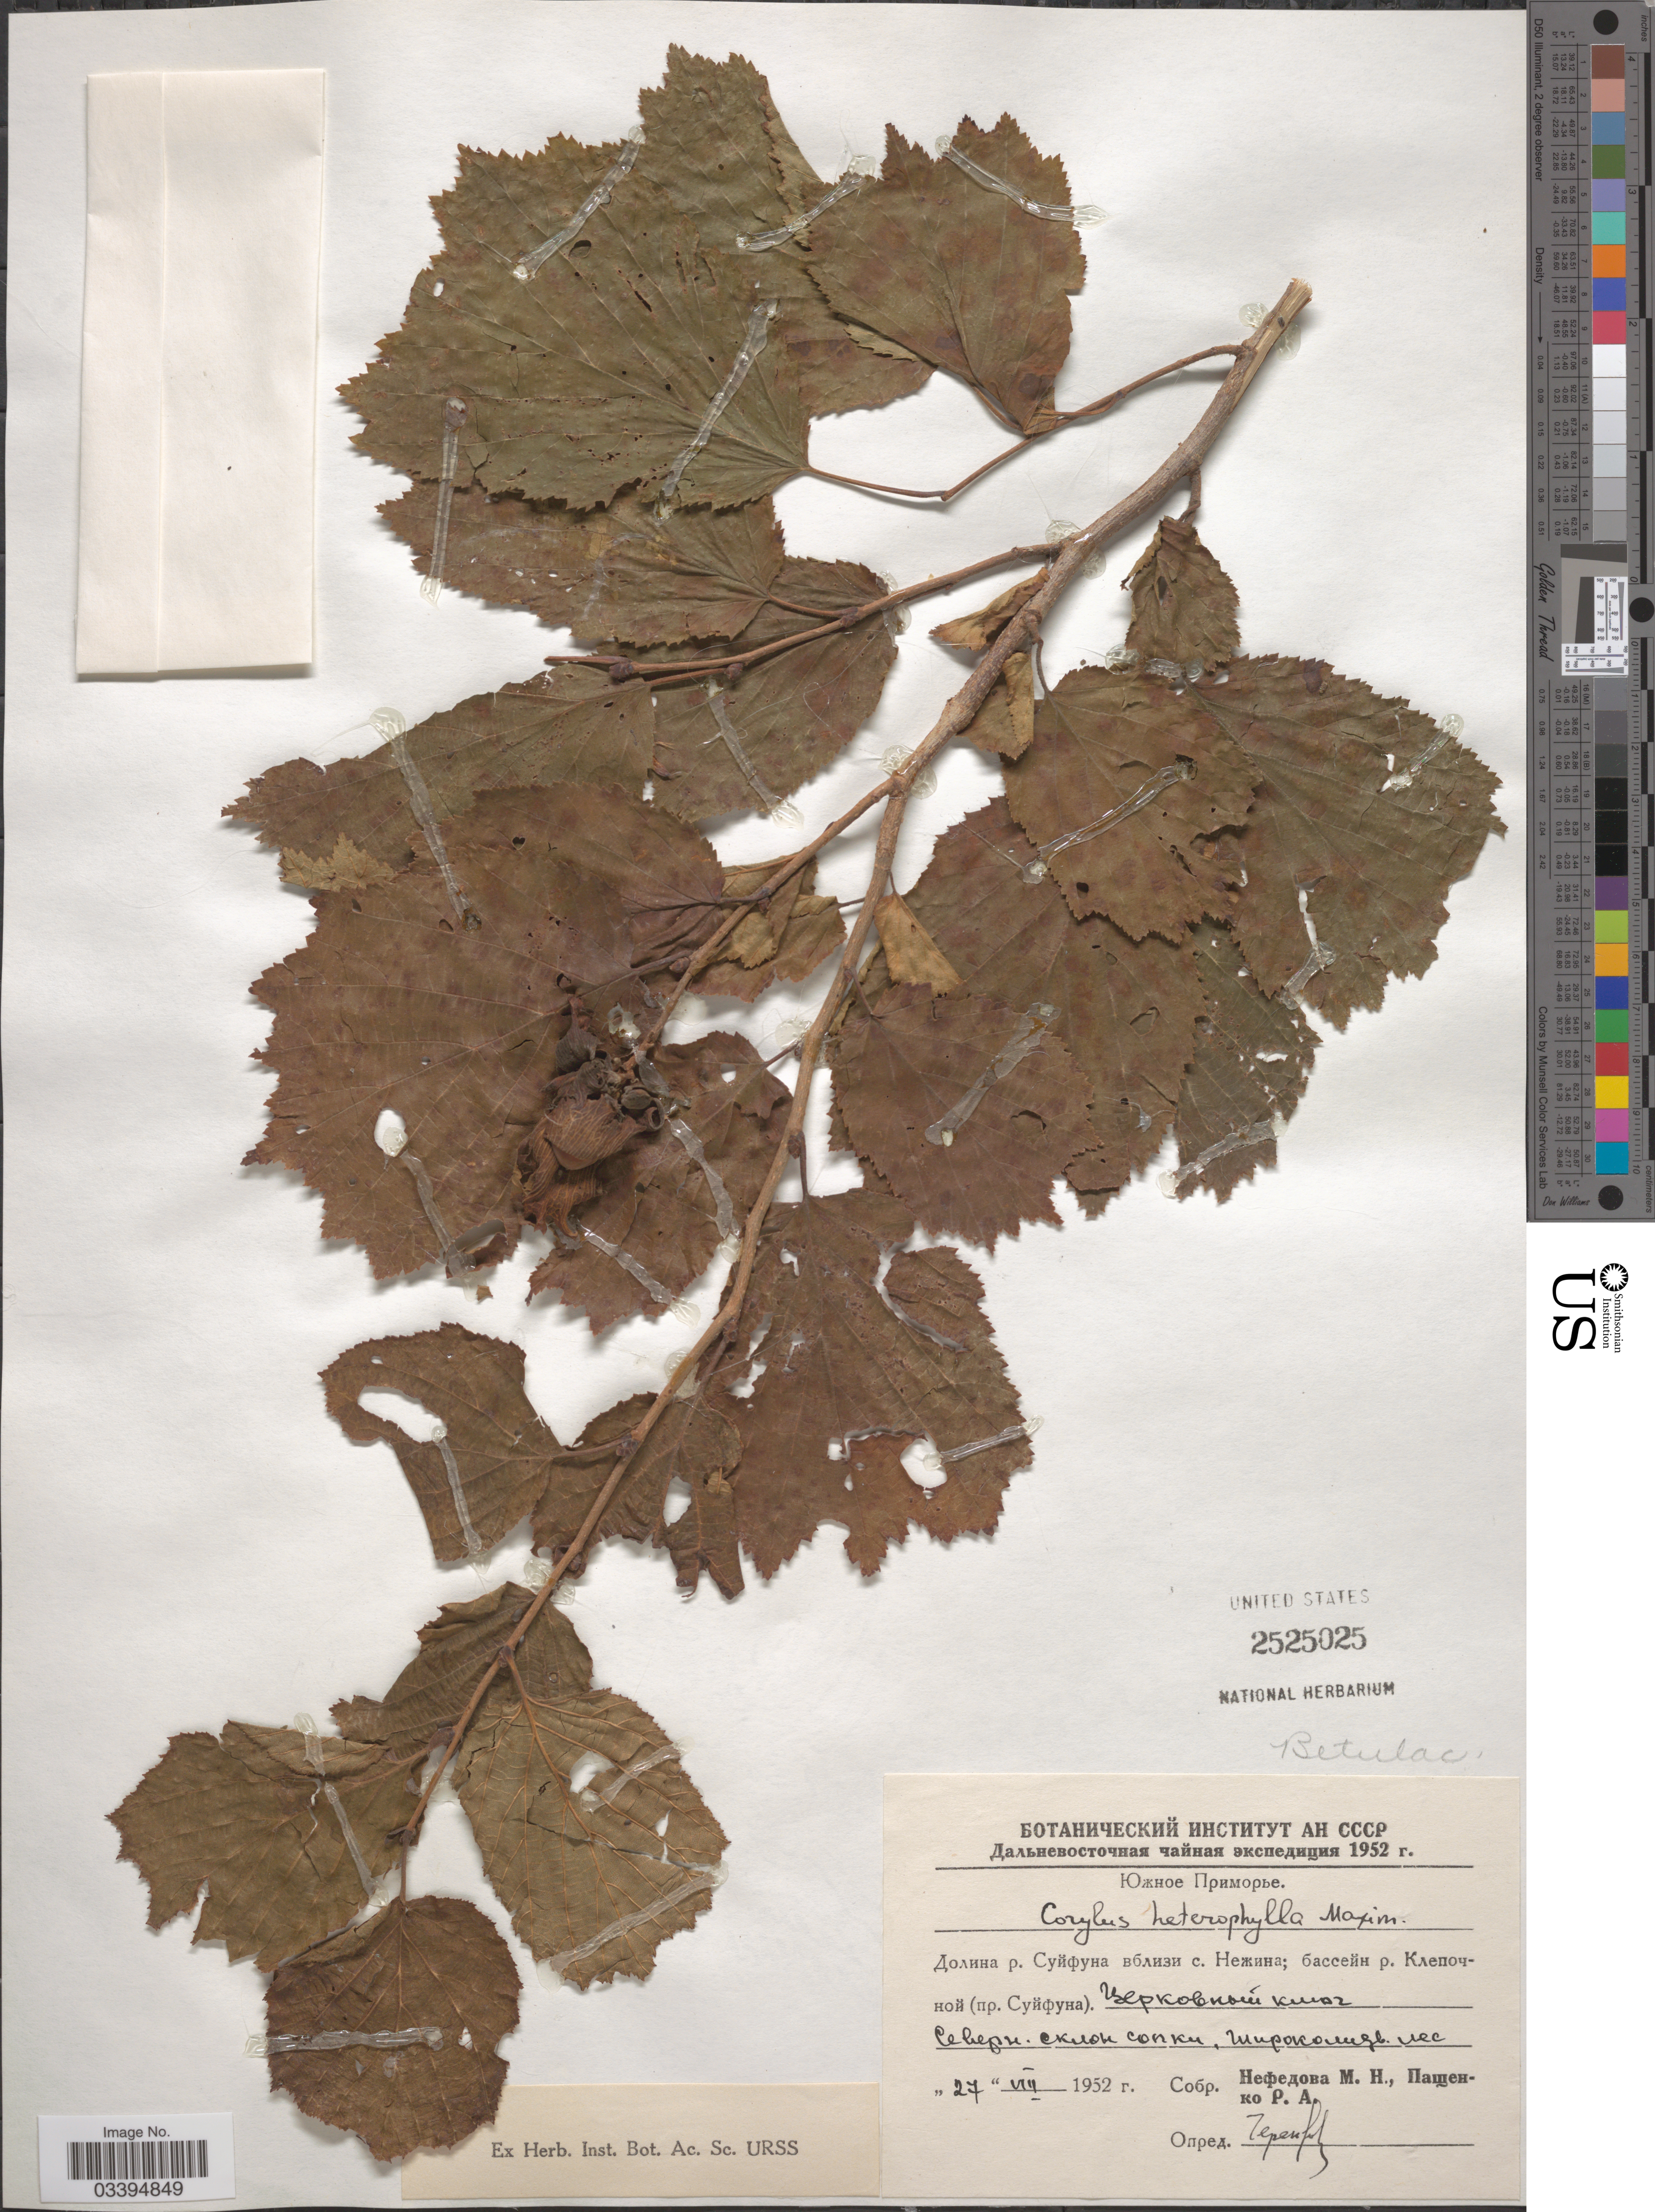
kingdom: Plantae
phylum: Tracheophyta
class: Magnoliopsida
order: Fagales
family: Betulaceae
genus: Corylus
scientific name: Corylus heterophylla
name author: Fisch. ex Trautv.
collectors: Collector illegible & Collector illegible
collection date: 1952-08-27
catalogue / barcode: US 2525025